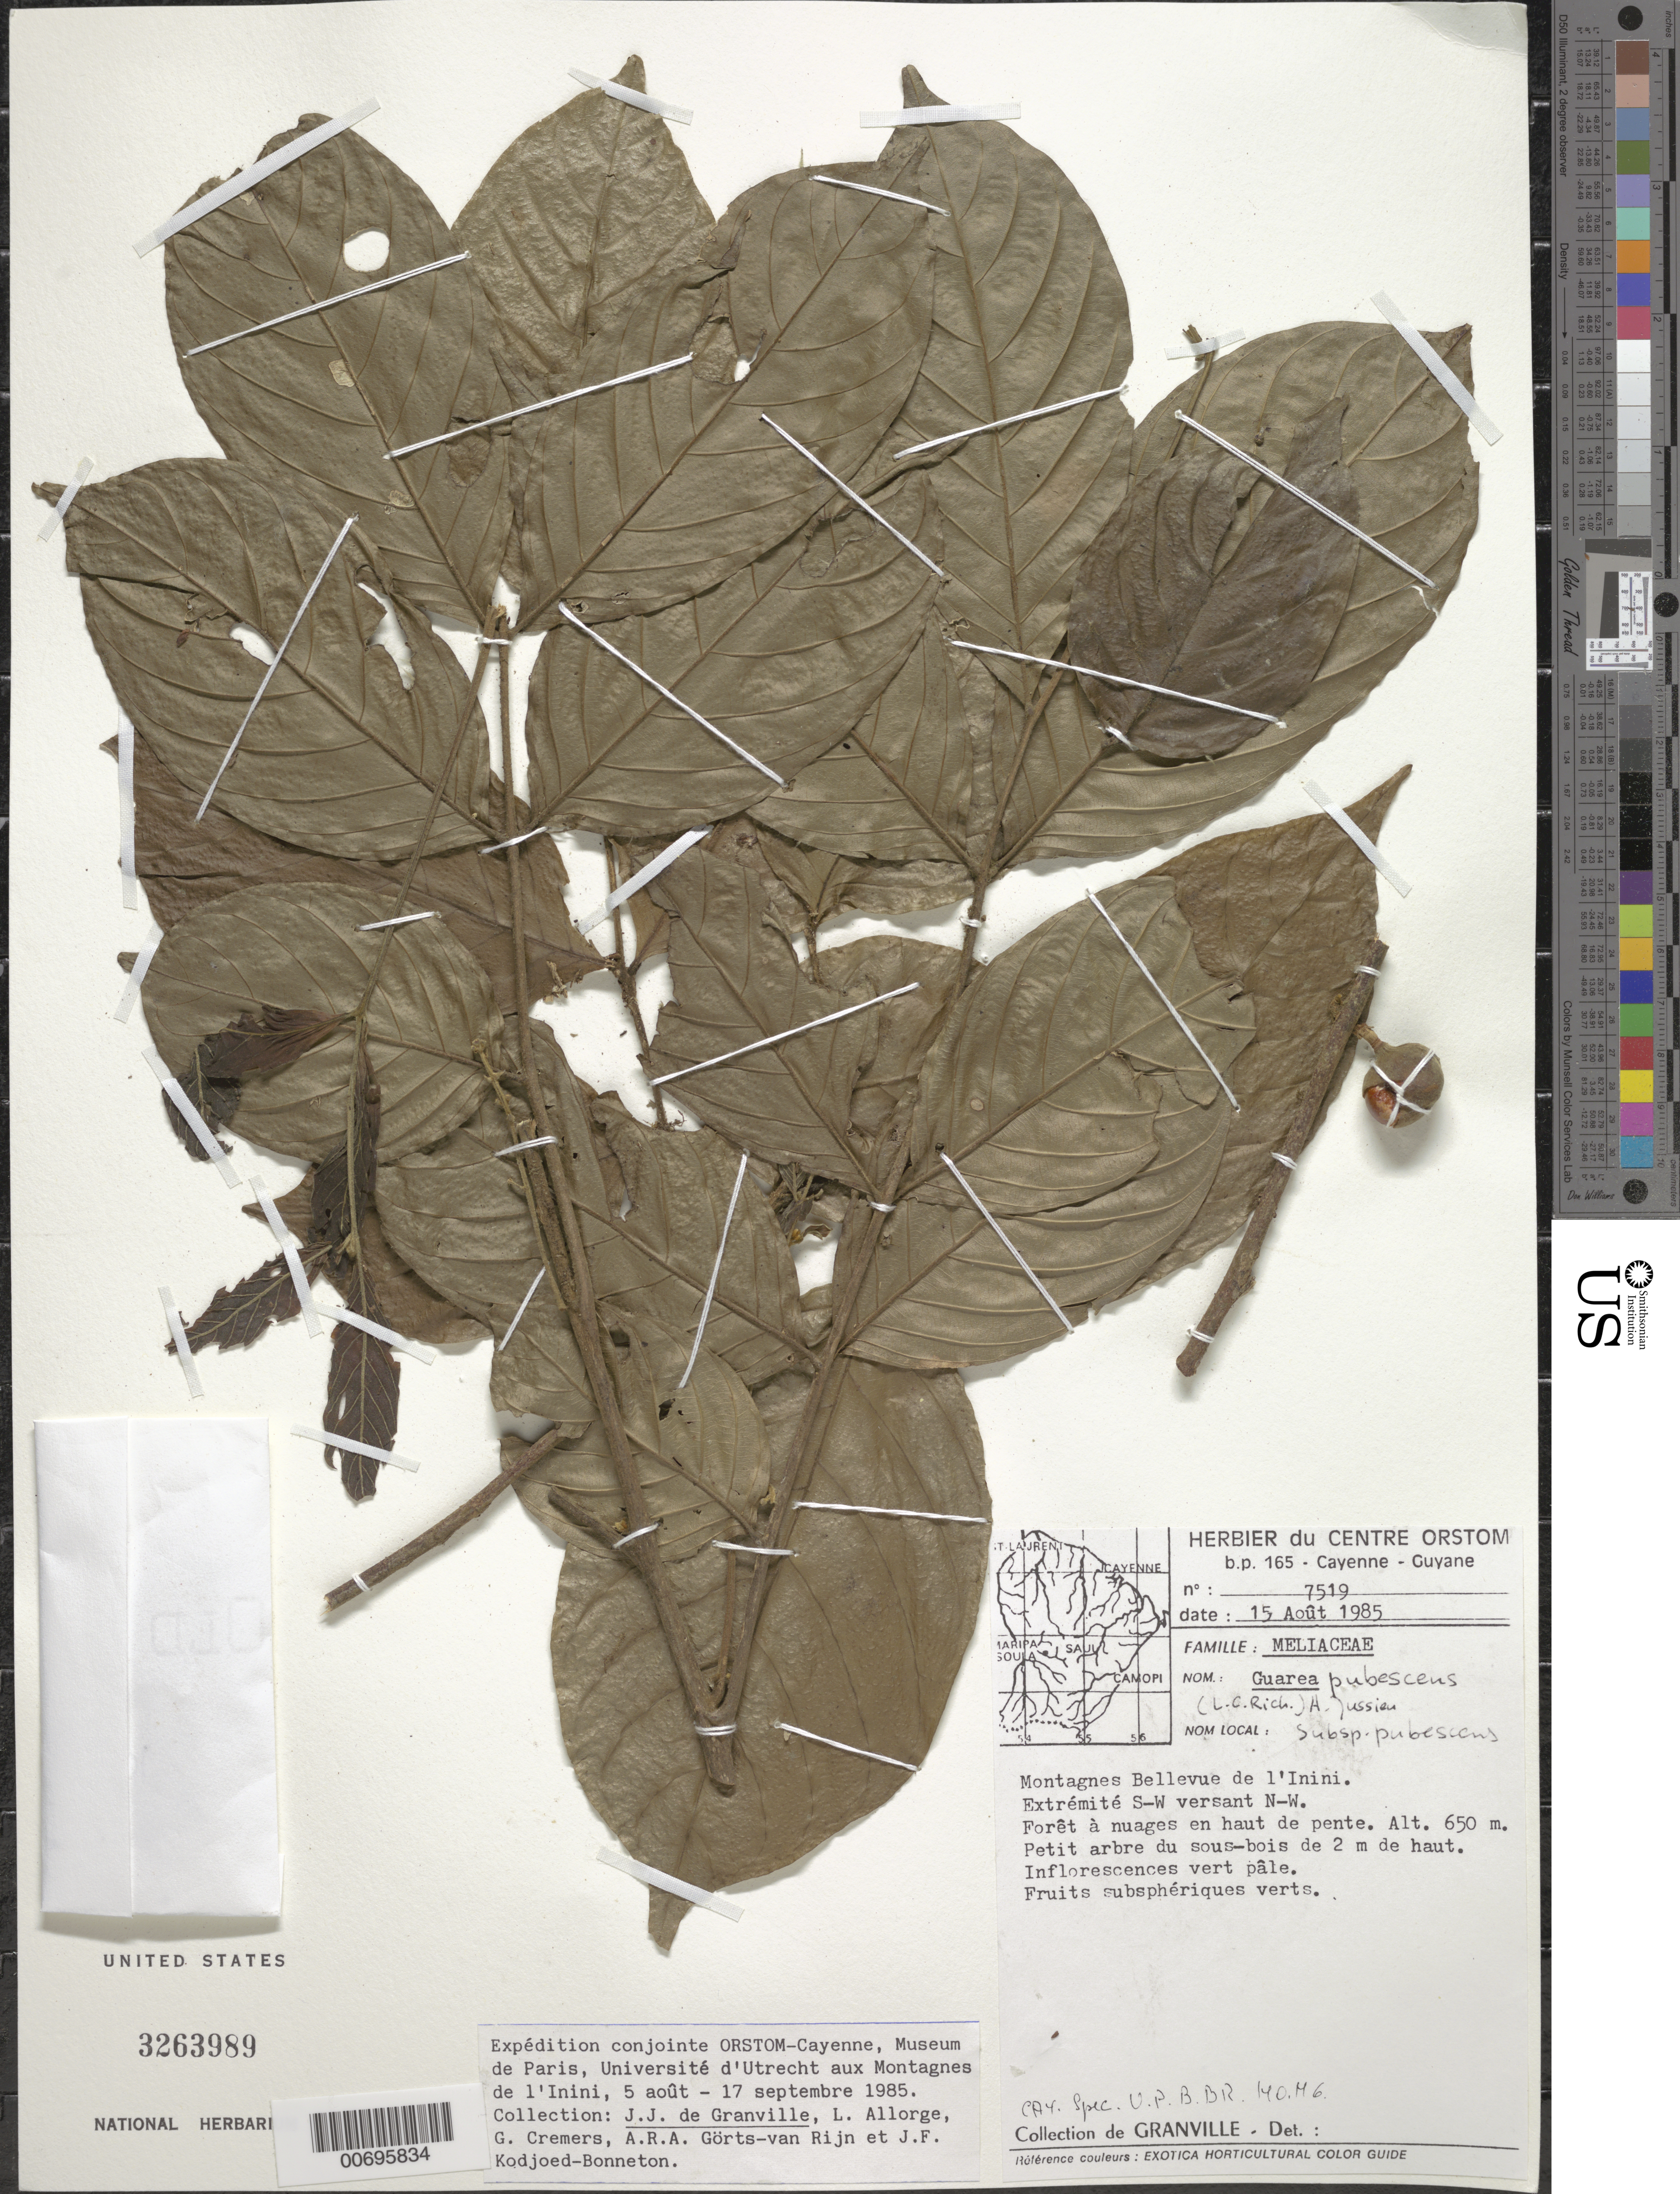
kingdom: Plantae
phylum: Tracheophyta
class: Magnoliopsida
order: Sapindales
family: Meliaceae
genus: Guarea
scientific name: Guarea pubescens subsp. pubescens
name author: (Rich.) A. Juss.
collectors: J.-J. de Granville, L. Allorge, G. Cremers, A. .R. A. Görts-van Rijn & J. Kodjoed-Bonneton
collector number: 7519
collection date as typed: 15-Aug-85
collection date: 1985-08-15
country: French Guiana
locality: Montagnes Bellevue de l'Inini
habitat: Forêt a nuages en haut de pente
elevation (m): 650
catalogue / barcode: US 3263989